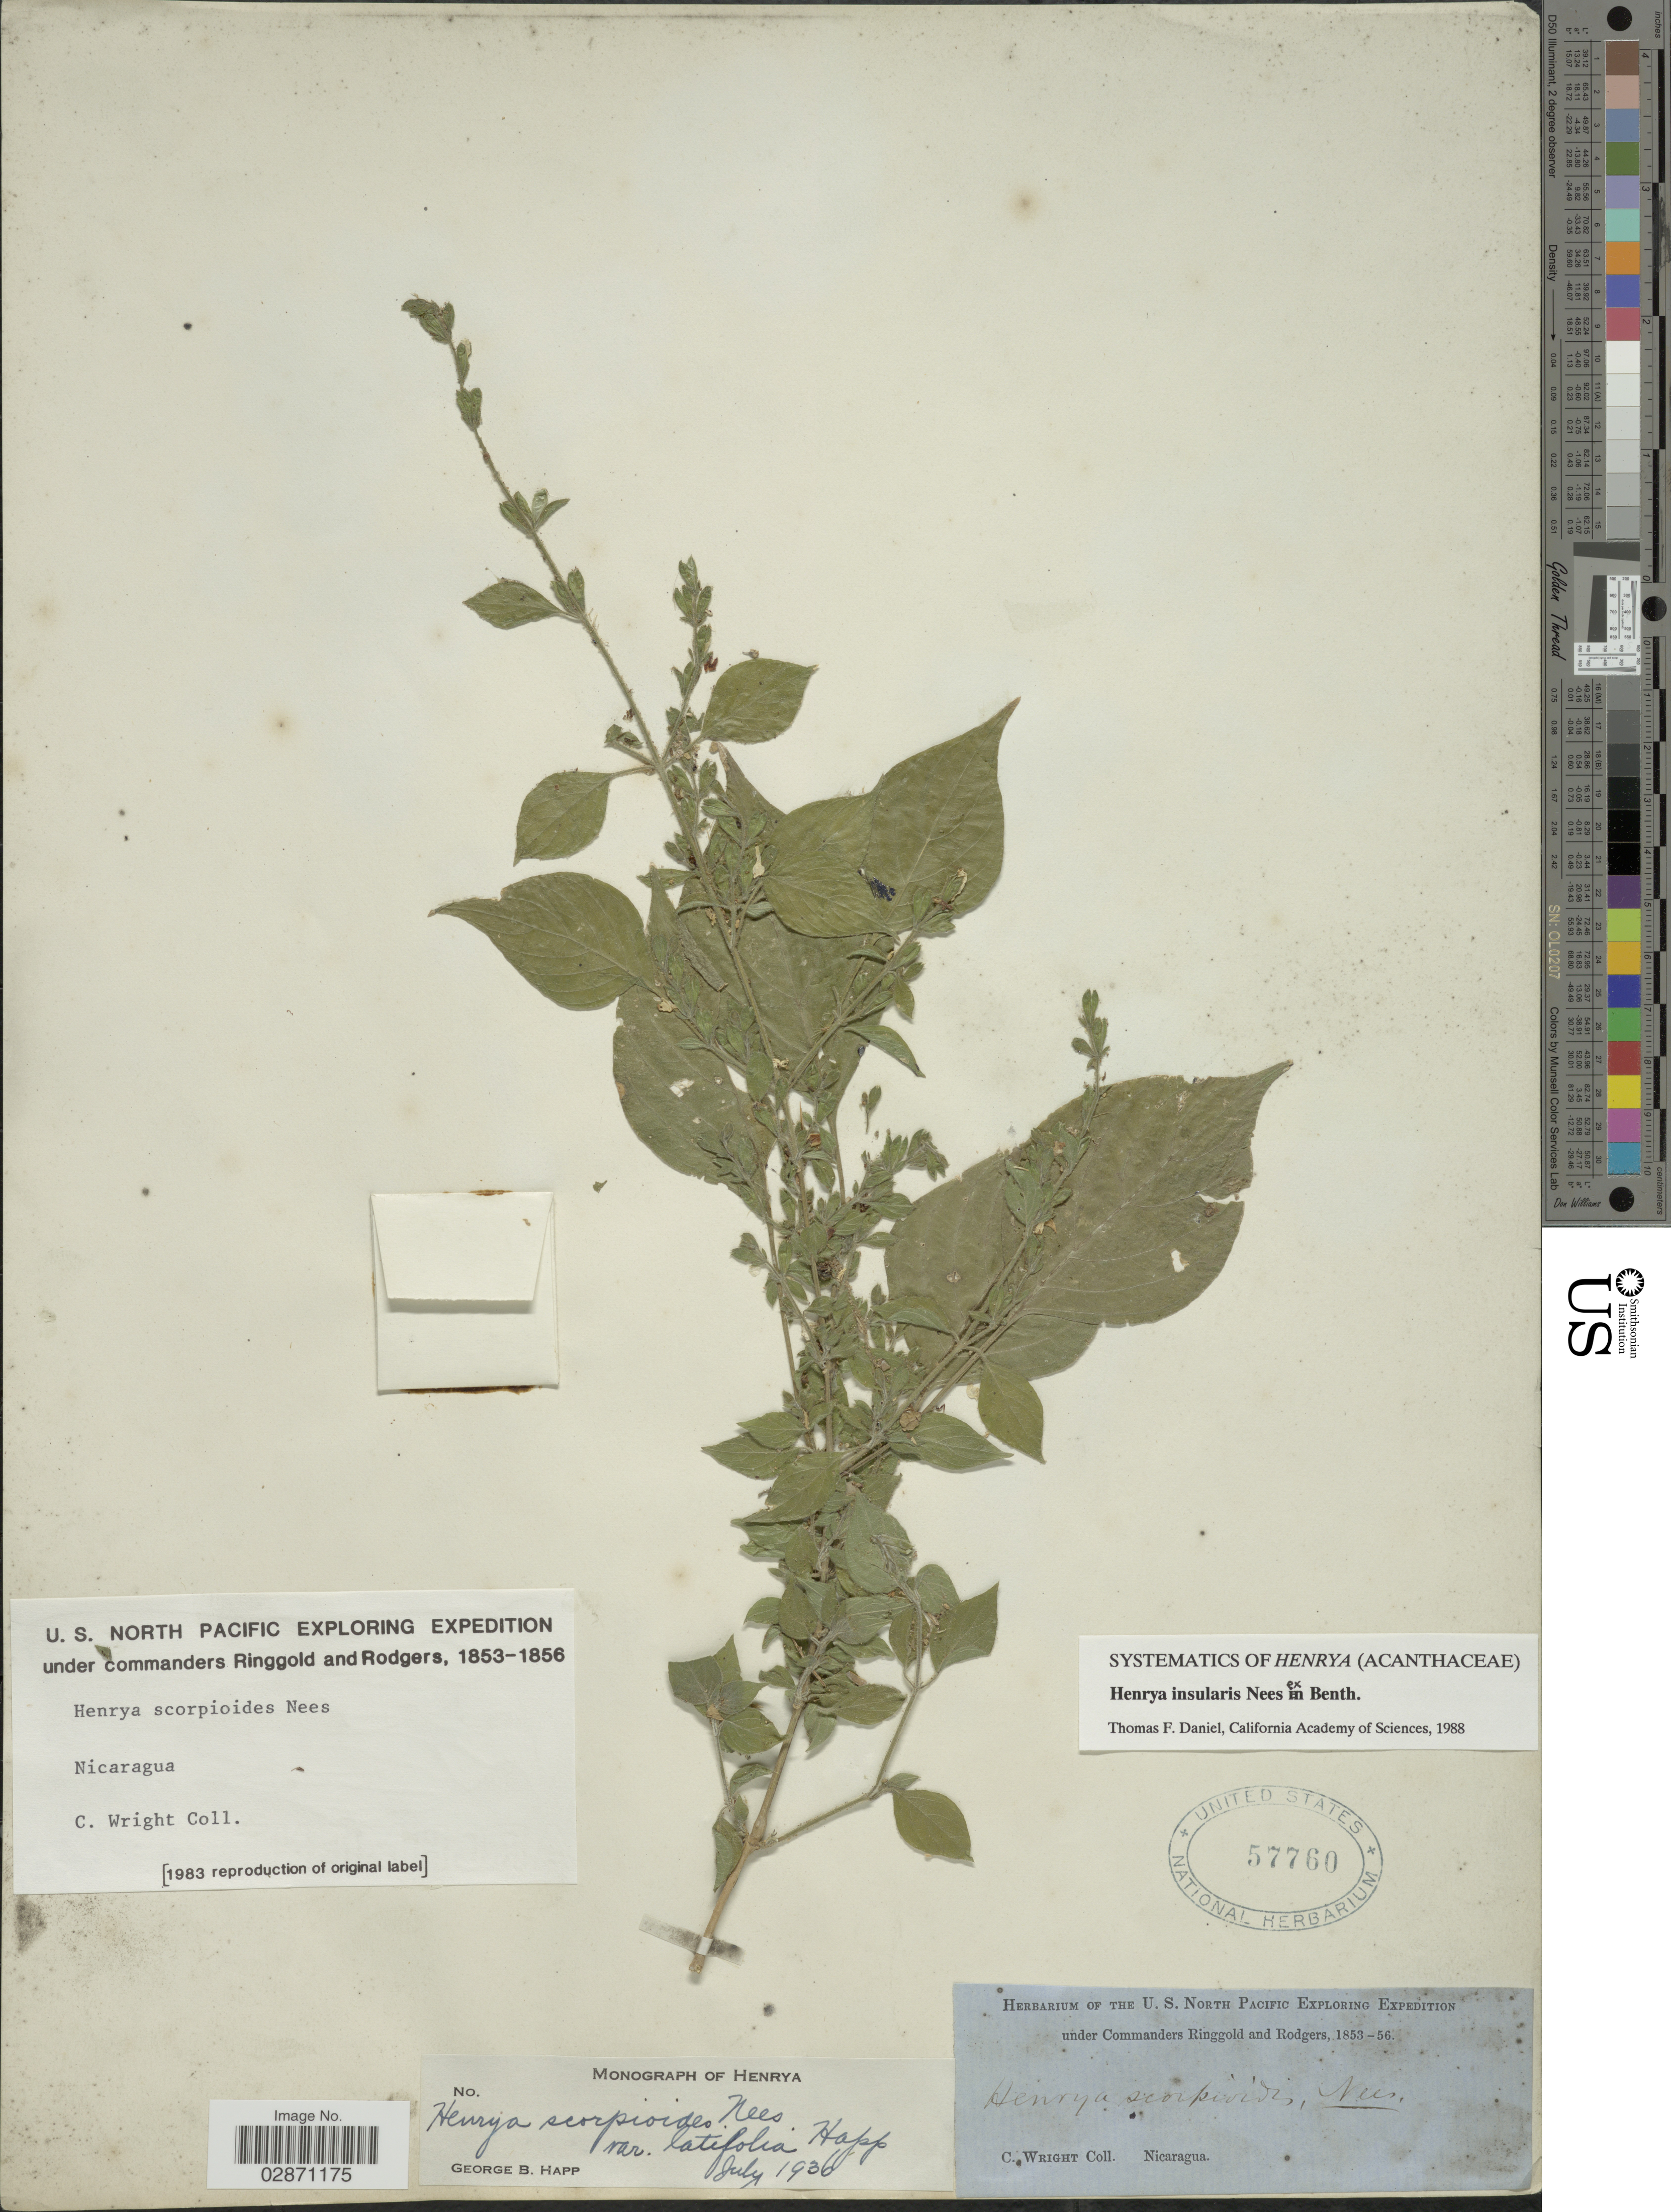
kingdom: Plantae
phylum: Tracheophyta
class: Magnoliopsida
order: Lamiales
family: Acanthaceae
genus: Henrya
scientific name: Henrya insularis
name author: Nees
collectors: C. Wright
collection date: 1853/1856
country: Nicaragua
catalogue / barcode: US 57760